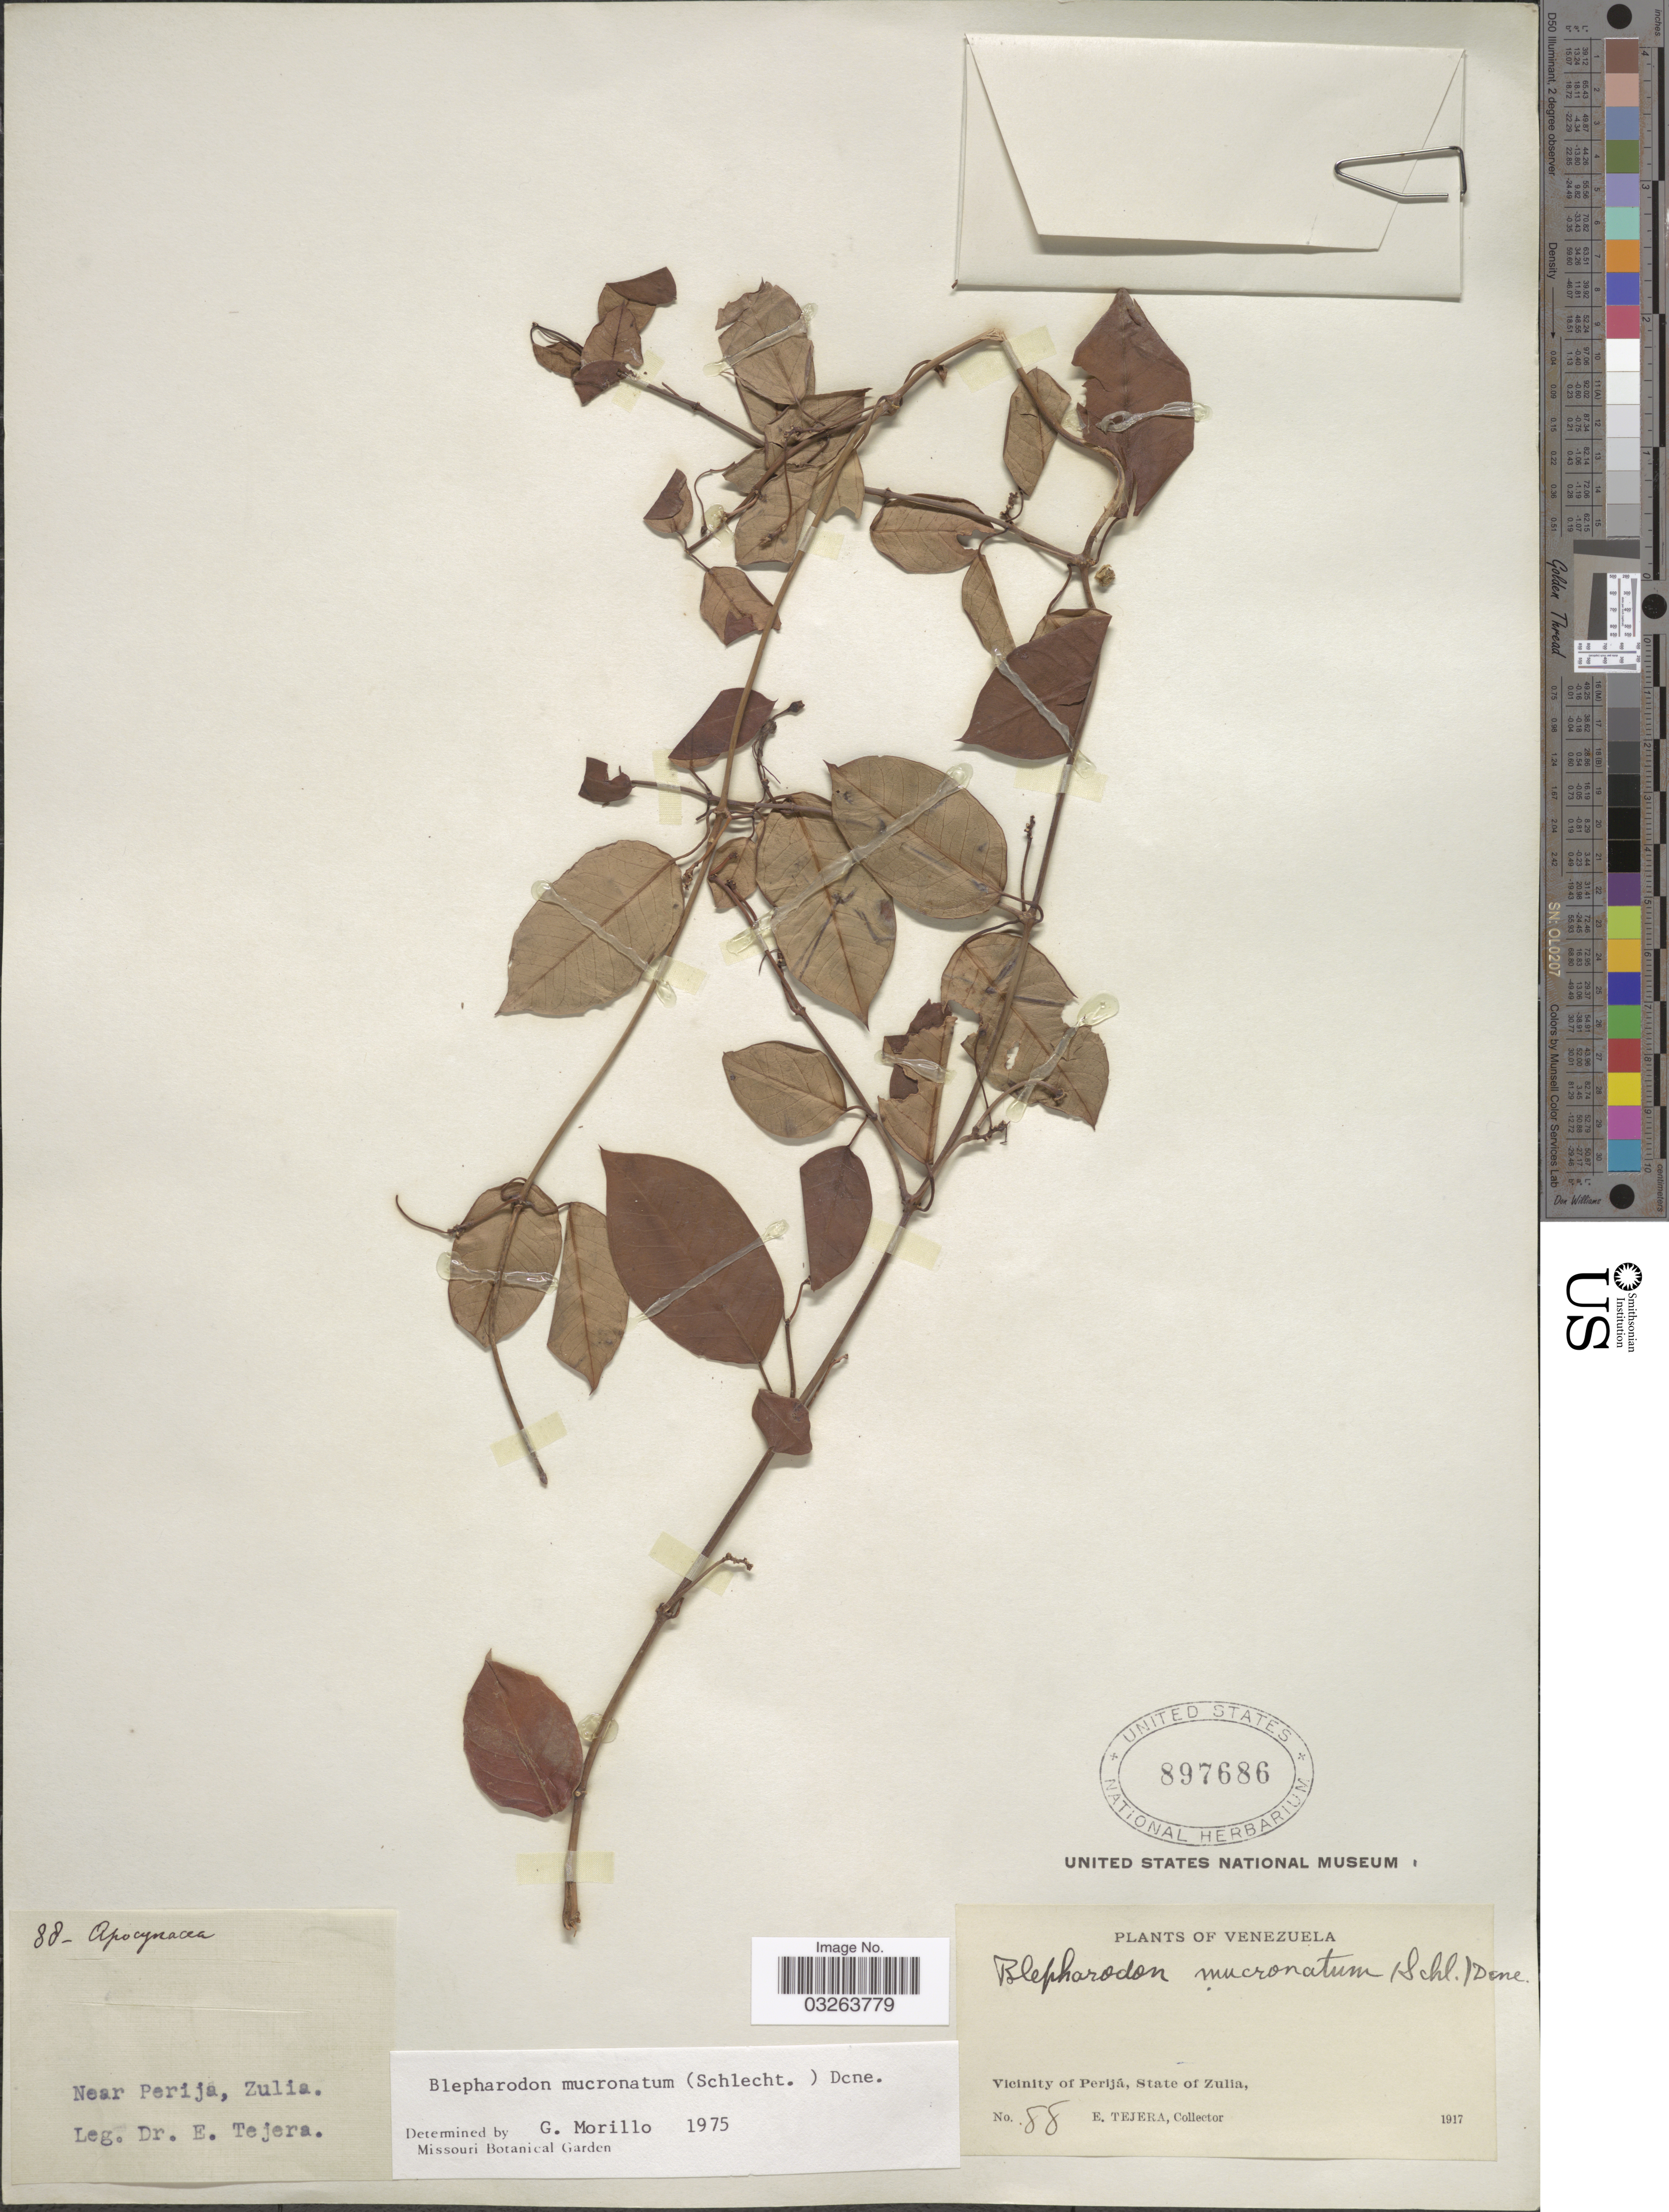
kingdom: Plantae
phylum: Tracheophyta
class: Magnoliopsida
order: Gentianales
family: Apocynaceae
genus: Blepharodon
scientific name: Blepharodon mucronatum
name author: (Schltdl.) Decne.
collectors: E. Tejera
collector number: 88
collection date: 1917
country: Venezuela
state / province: Zulia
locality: Near Perija. Vicinity of Perijá.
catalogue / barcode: US 897686